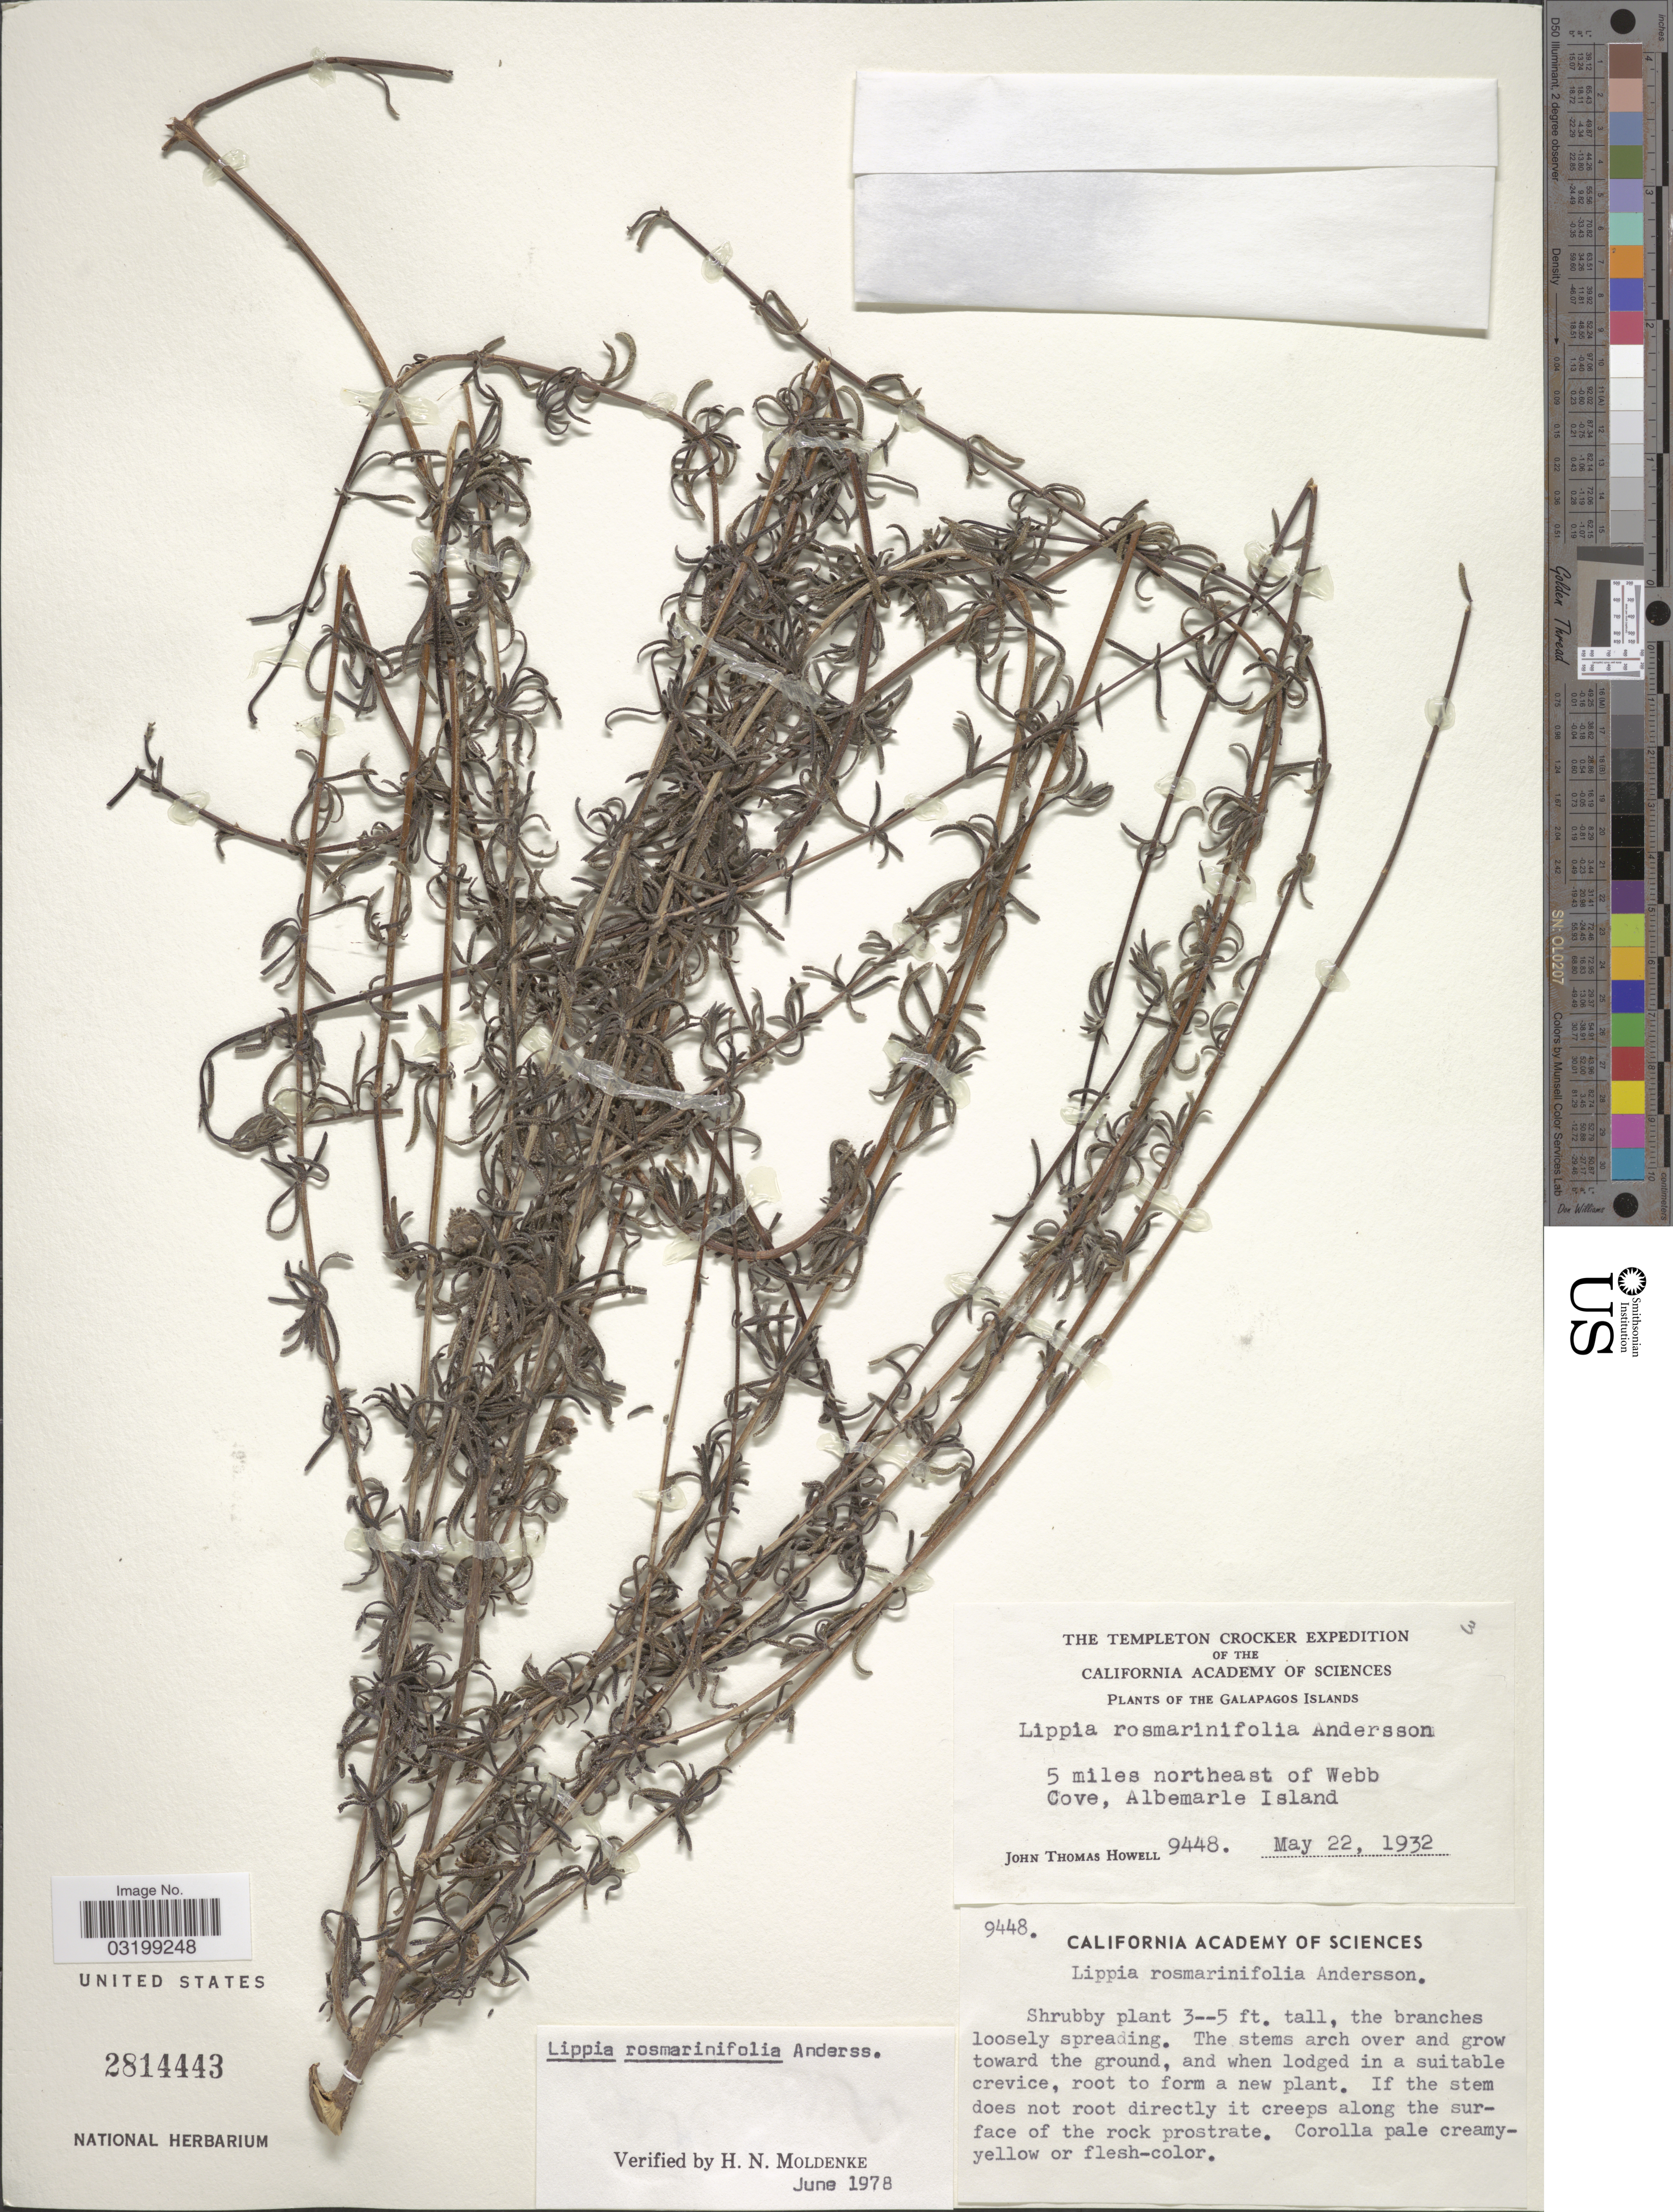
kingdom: Plantae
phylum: Tracheophyta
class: Magnoliopsida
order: Lamiales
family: Verbenaceae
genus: Lippia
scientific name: Lippia rosmarinifolia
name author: Andersson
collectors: J. T. Howell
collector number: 9448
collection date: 1932-05-22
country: Ecuador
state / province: Colón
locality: Galapagos Islands. 5 miles northeast of Webb Cove, Albemarle Island.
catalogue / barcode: US 2814443